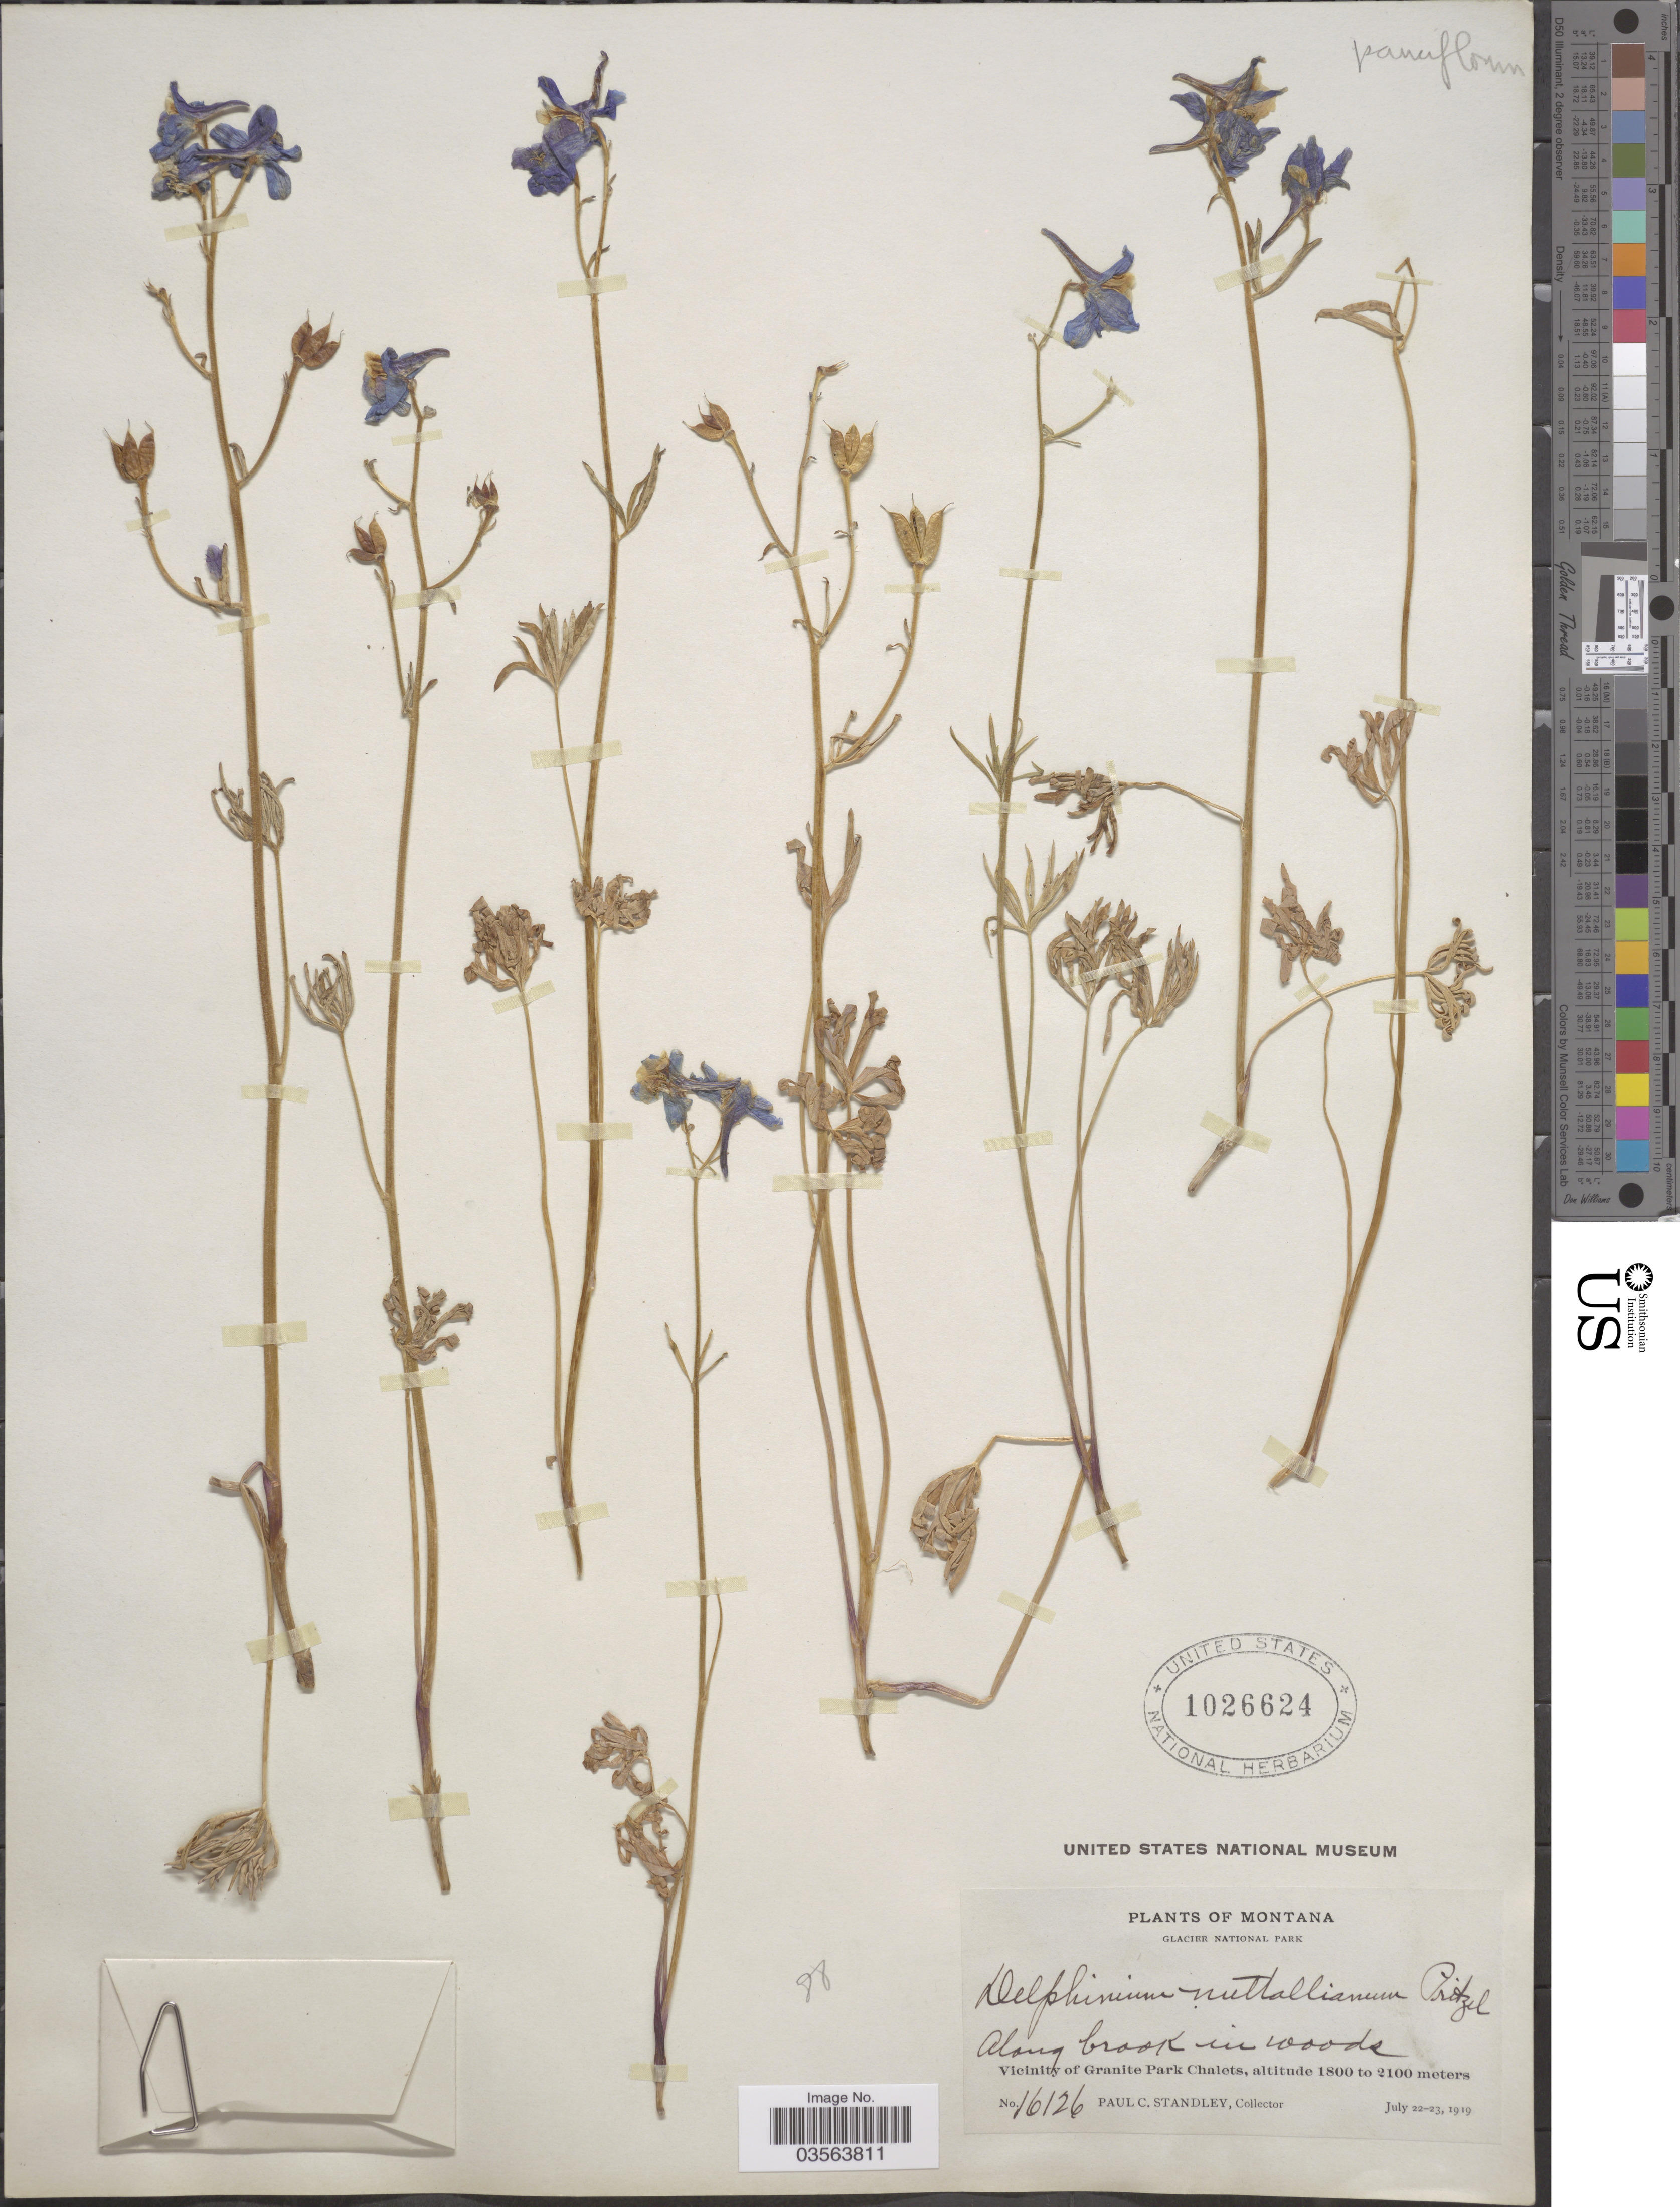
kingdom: Plantae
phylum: Tracheophyta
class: Magnoliopsida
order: Ranunculales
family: Ranunculaceae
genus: Delphinium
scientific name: Delphinium nuttallianum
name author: E. Pritz. ex Walpers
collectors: P. C. Standley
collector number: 16126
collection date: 1919-07-22/1919-07-23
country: United States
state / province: Montana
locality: Glacier National Park. Along brook in woods. Vicinity of Granite Park Chalets.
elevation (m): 1800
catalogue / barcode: US 1026624